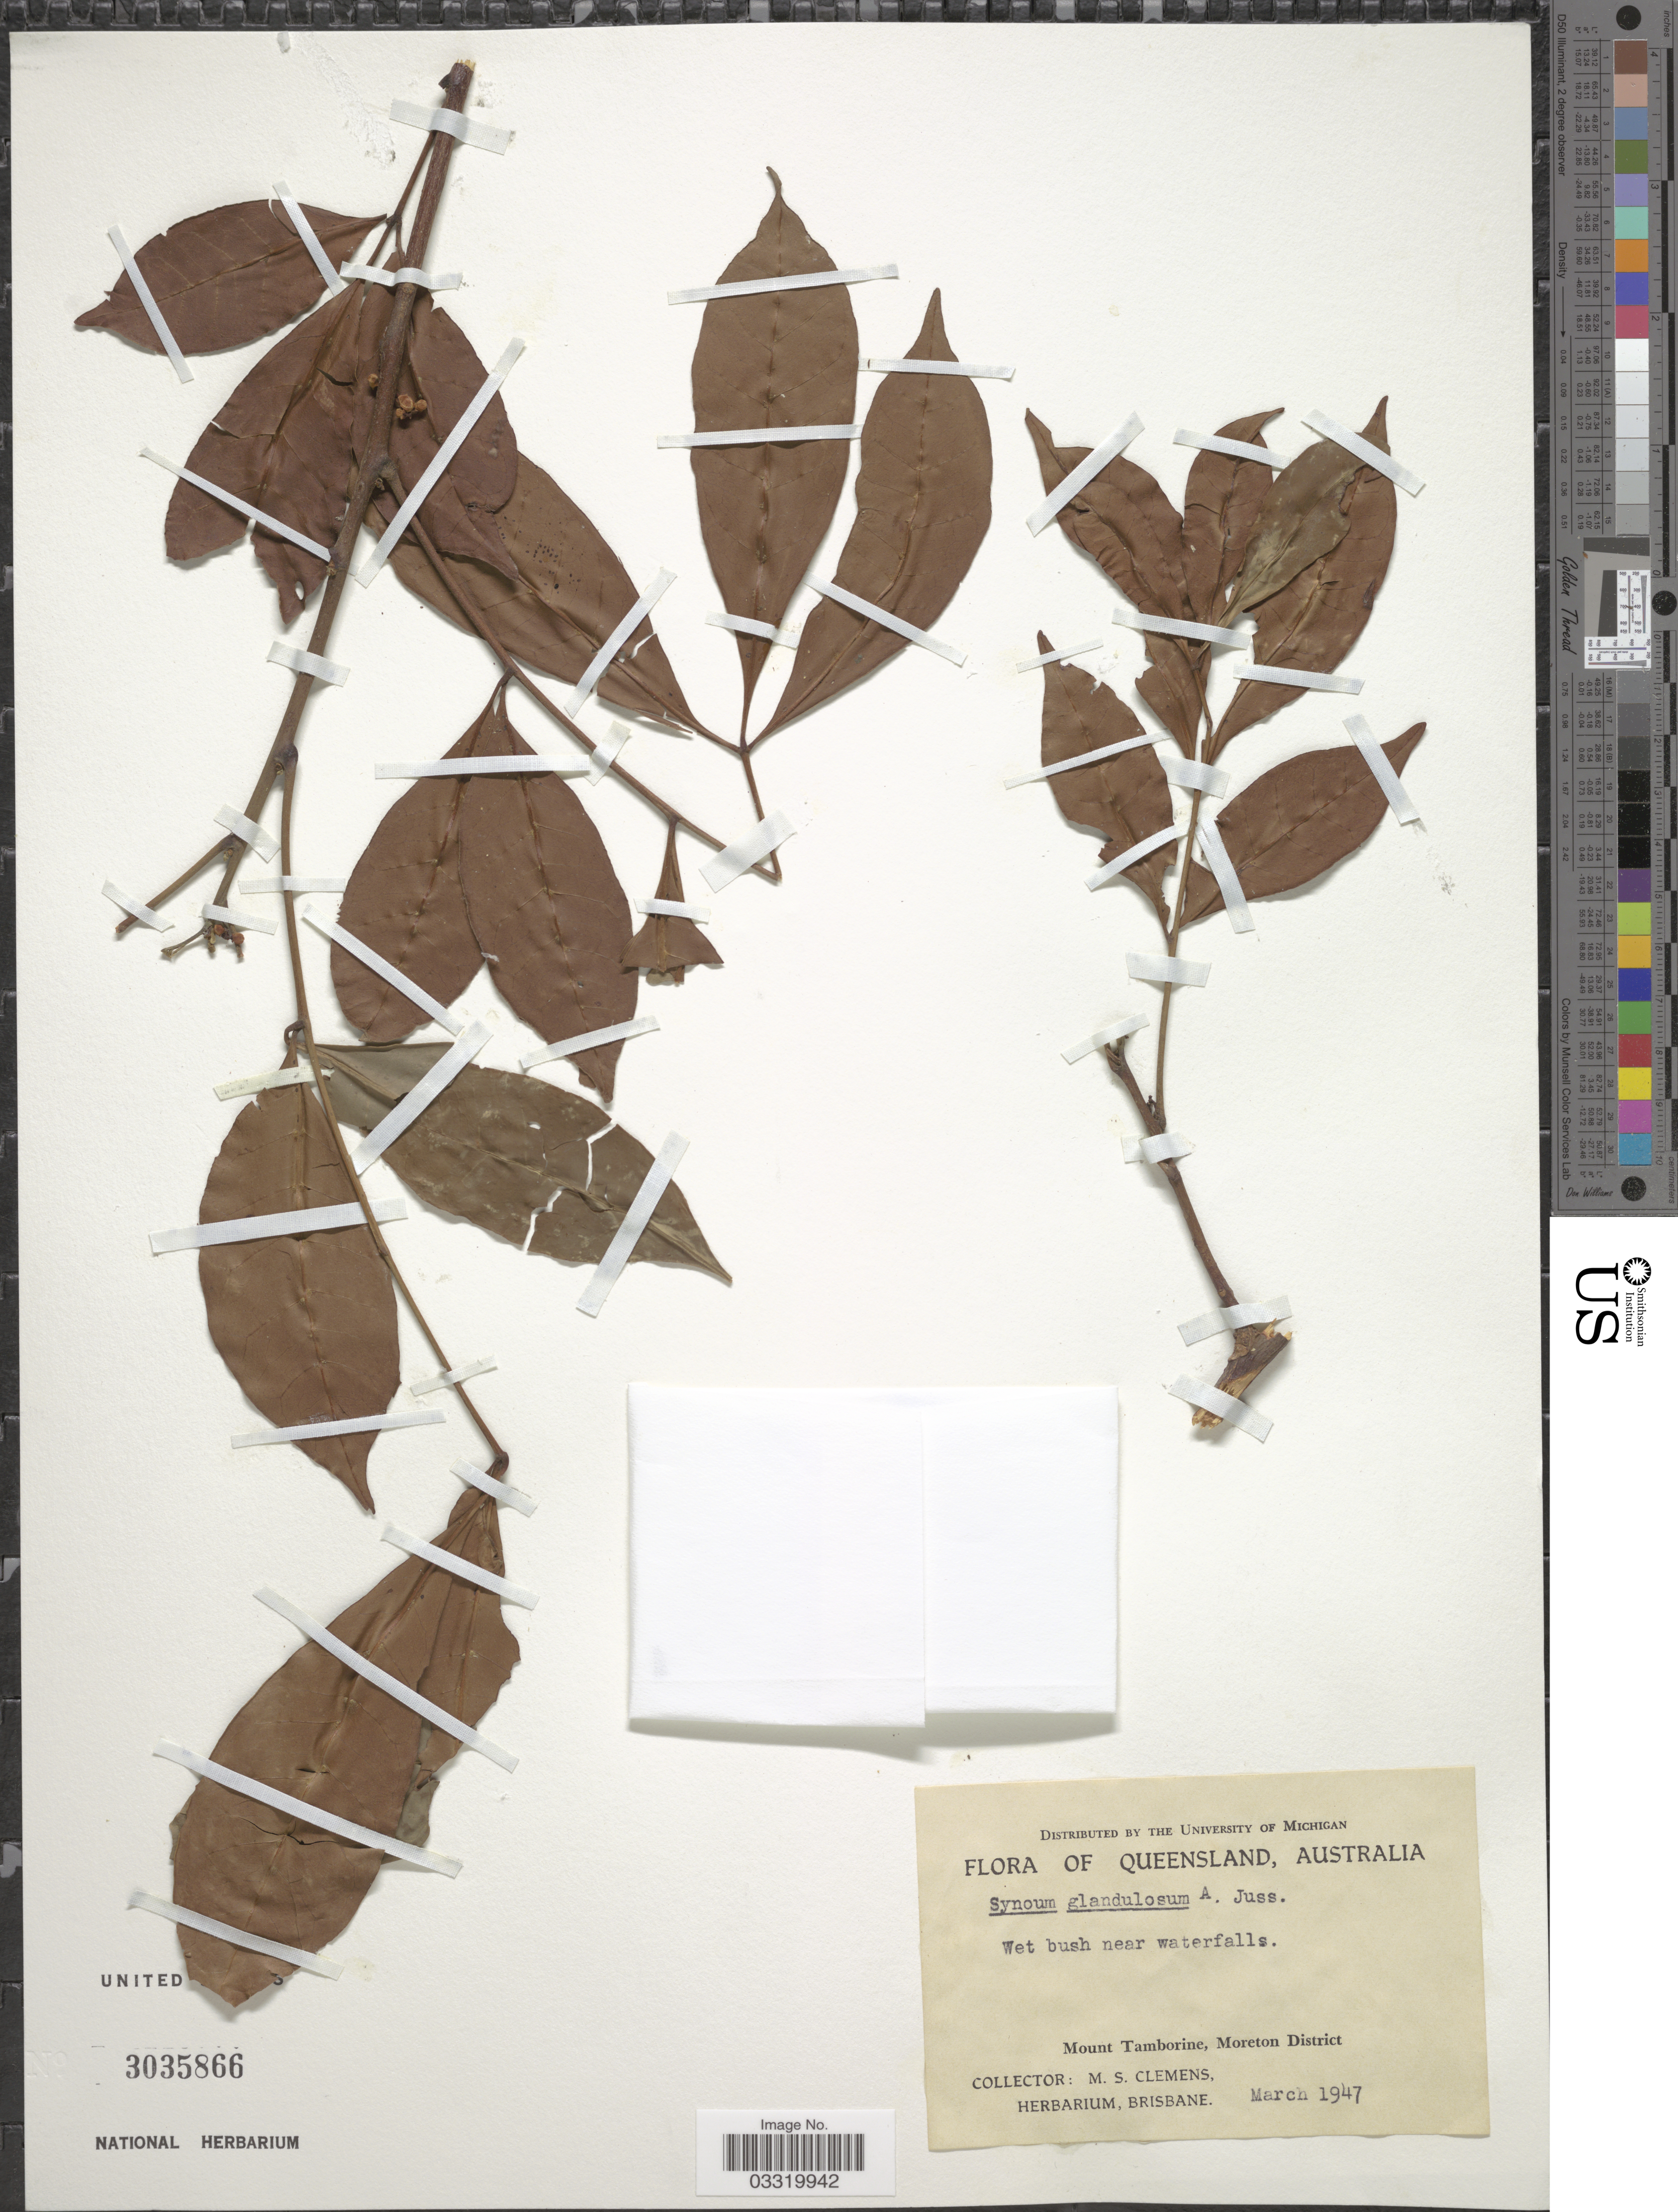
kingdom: Plantae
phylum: Tracheophyta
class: Magnoliopsida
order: Sapindales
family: Meliaceae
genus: Synoum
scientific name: Synoum glandulosum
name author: (Sm.) A. Juss.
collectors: M. S. Clemens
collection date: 1947-03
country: Australia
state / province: Queensland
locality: Mount Tamborine, Moreton District.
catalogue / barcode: US 3035866